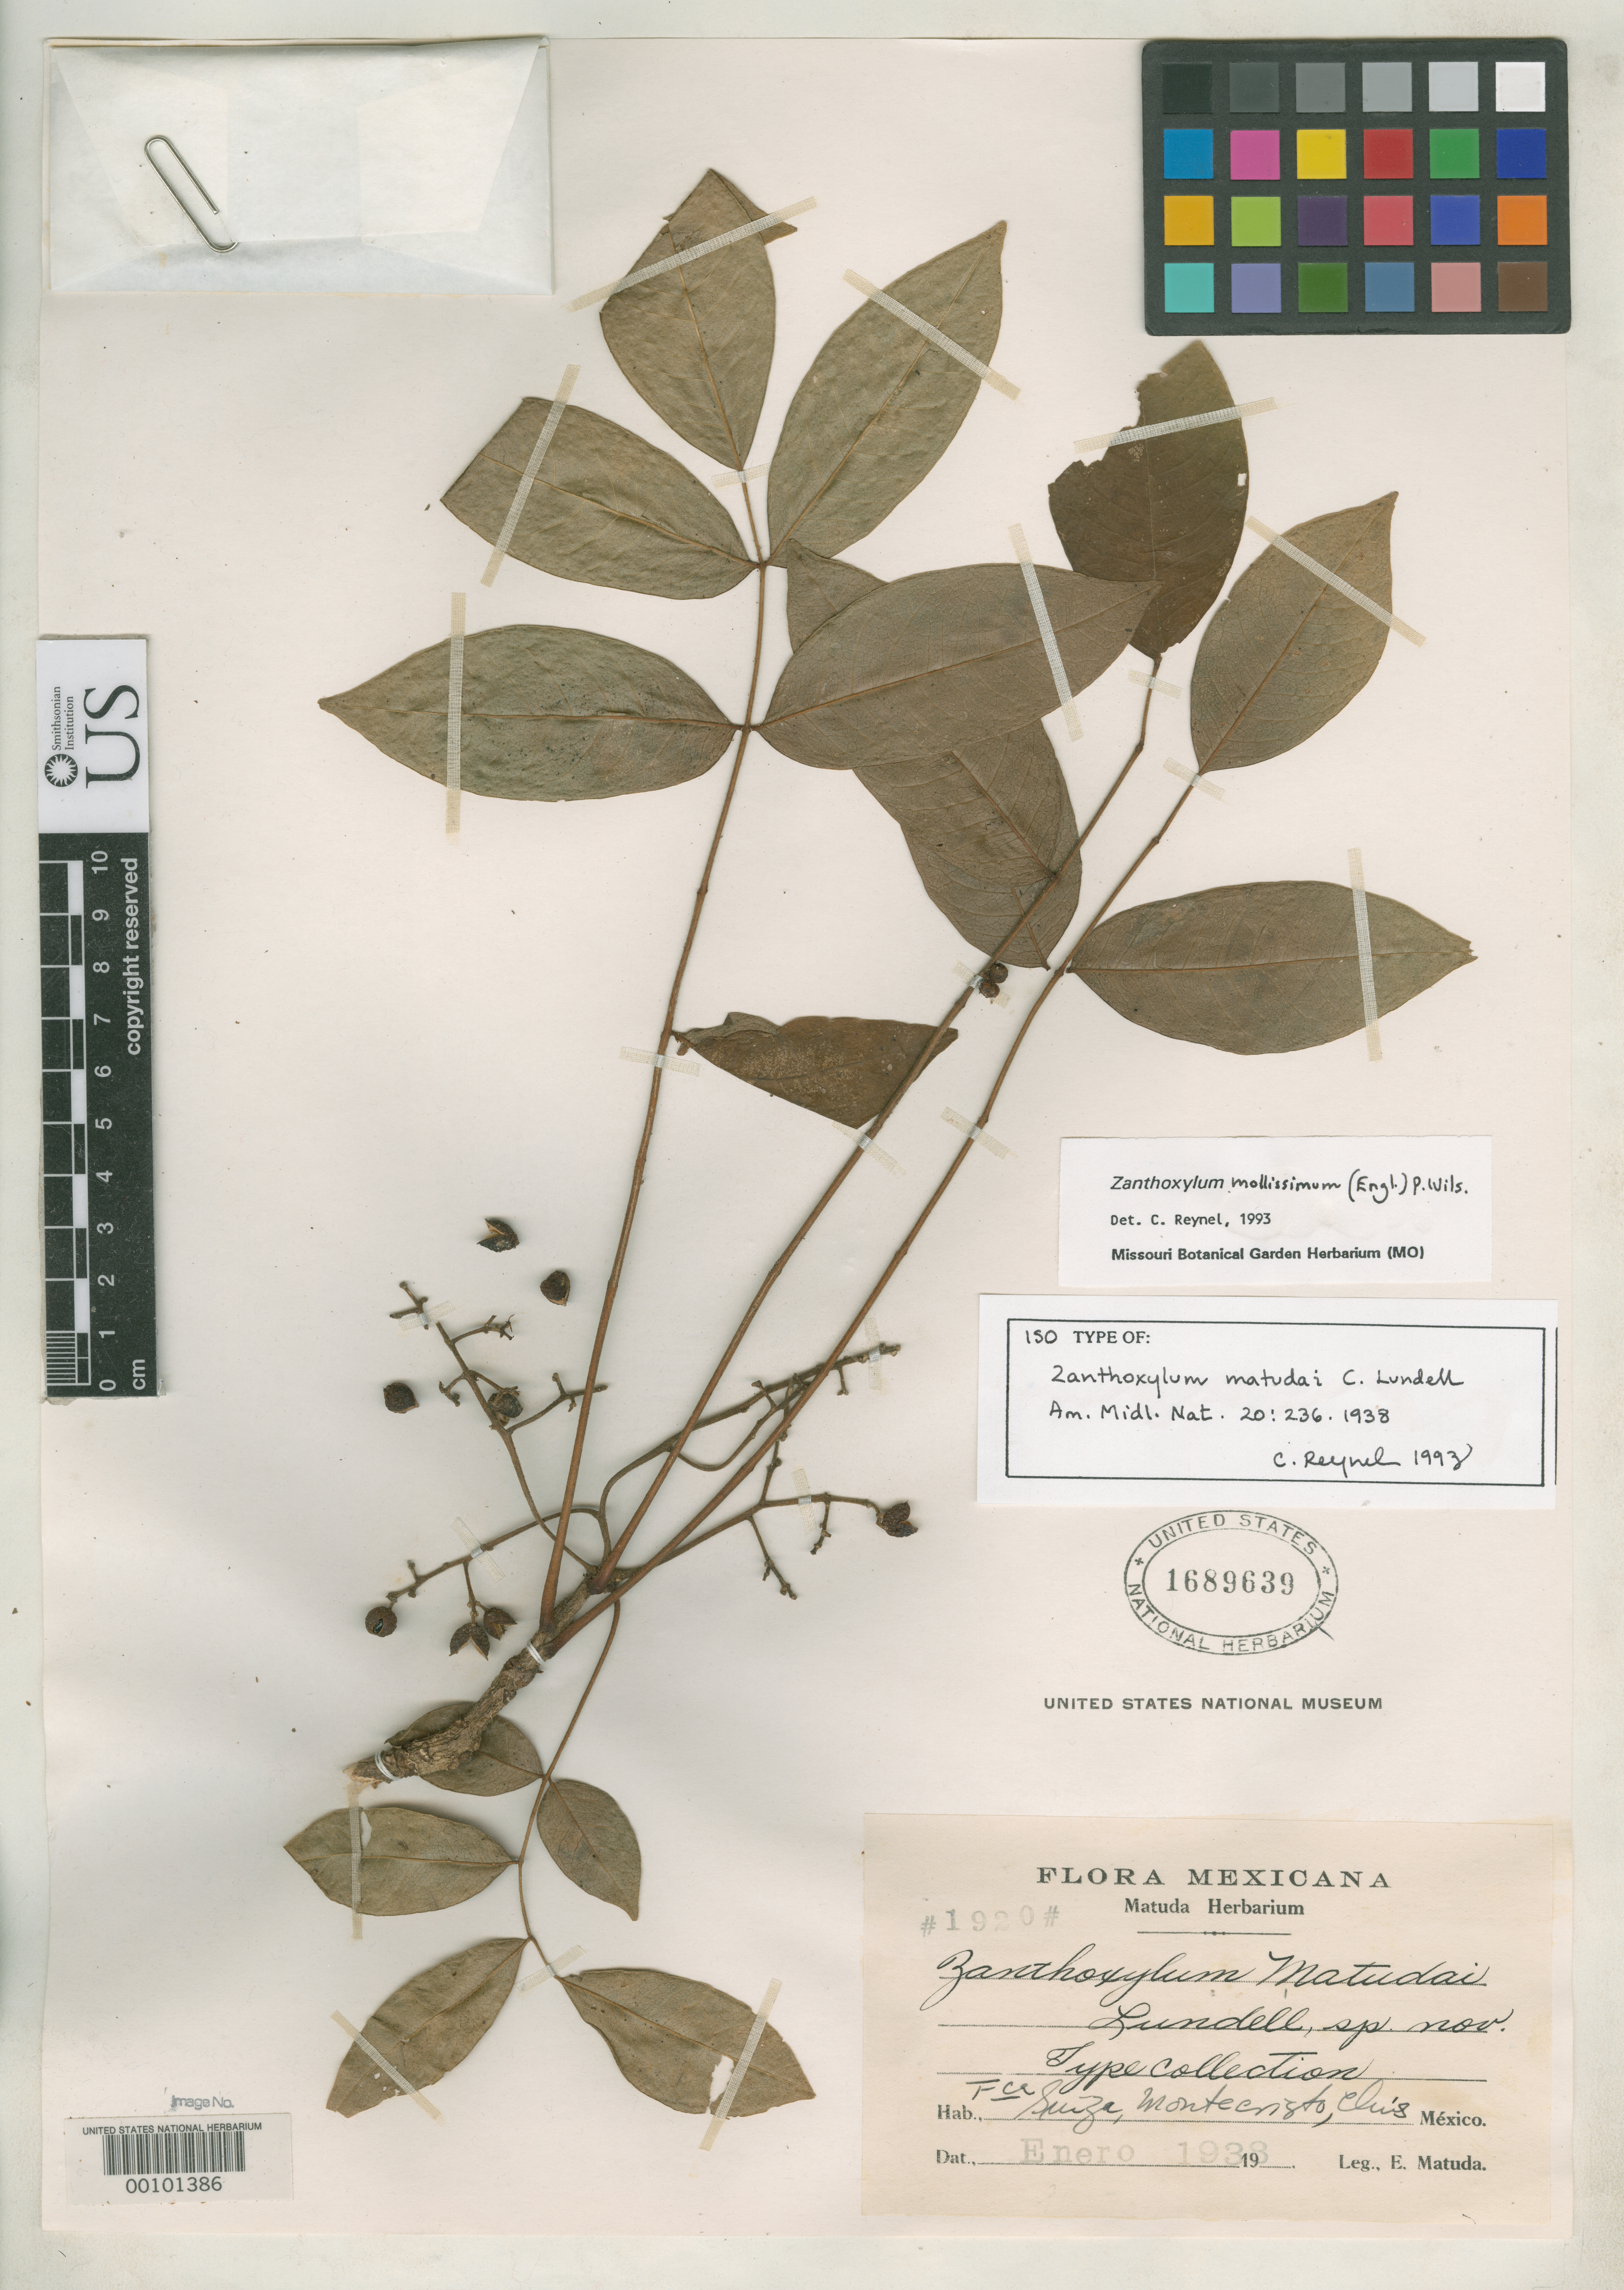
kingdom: Plantae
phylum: Tracheophyta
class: Magnoliopsida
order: Sapindales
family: Rutaceae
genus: Zanthoxylum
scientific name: Zanthoxylum matudae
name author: Lundell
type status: Isotype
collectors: E. Matuda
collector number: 1920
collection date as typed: Jan 1938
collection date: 1938-01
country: Mexico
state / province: Chiapas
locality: Finca Suiza, Monte Cristo.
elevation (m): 1700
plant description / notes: Name published as “Matudai”.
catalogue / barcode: US 1689639